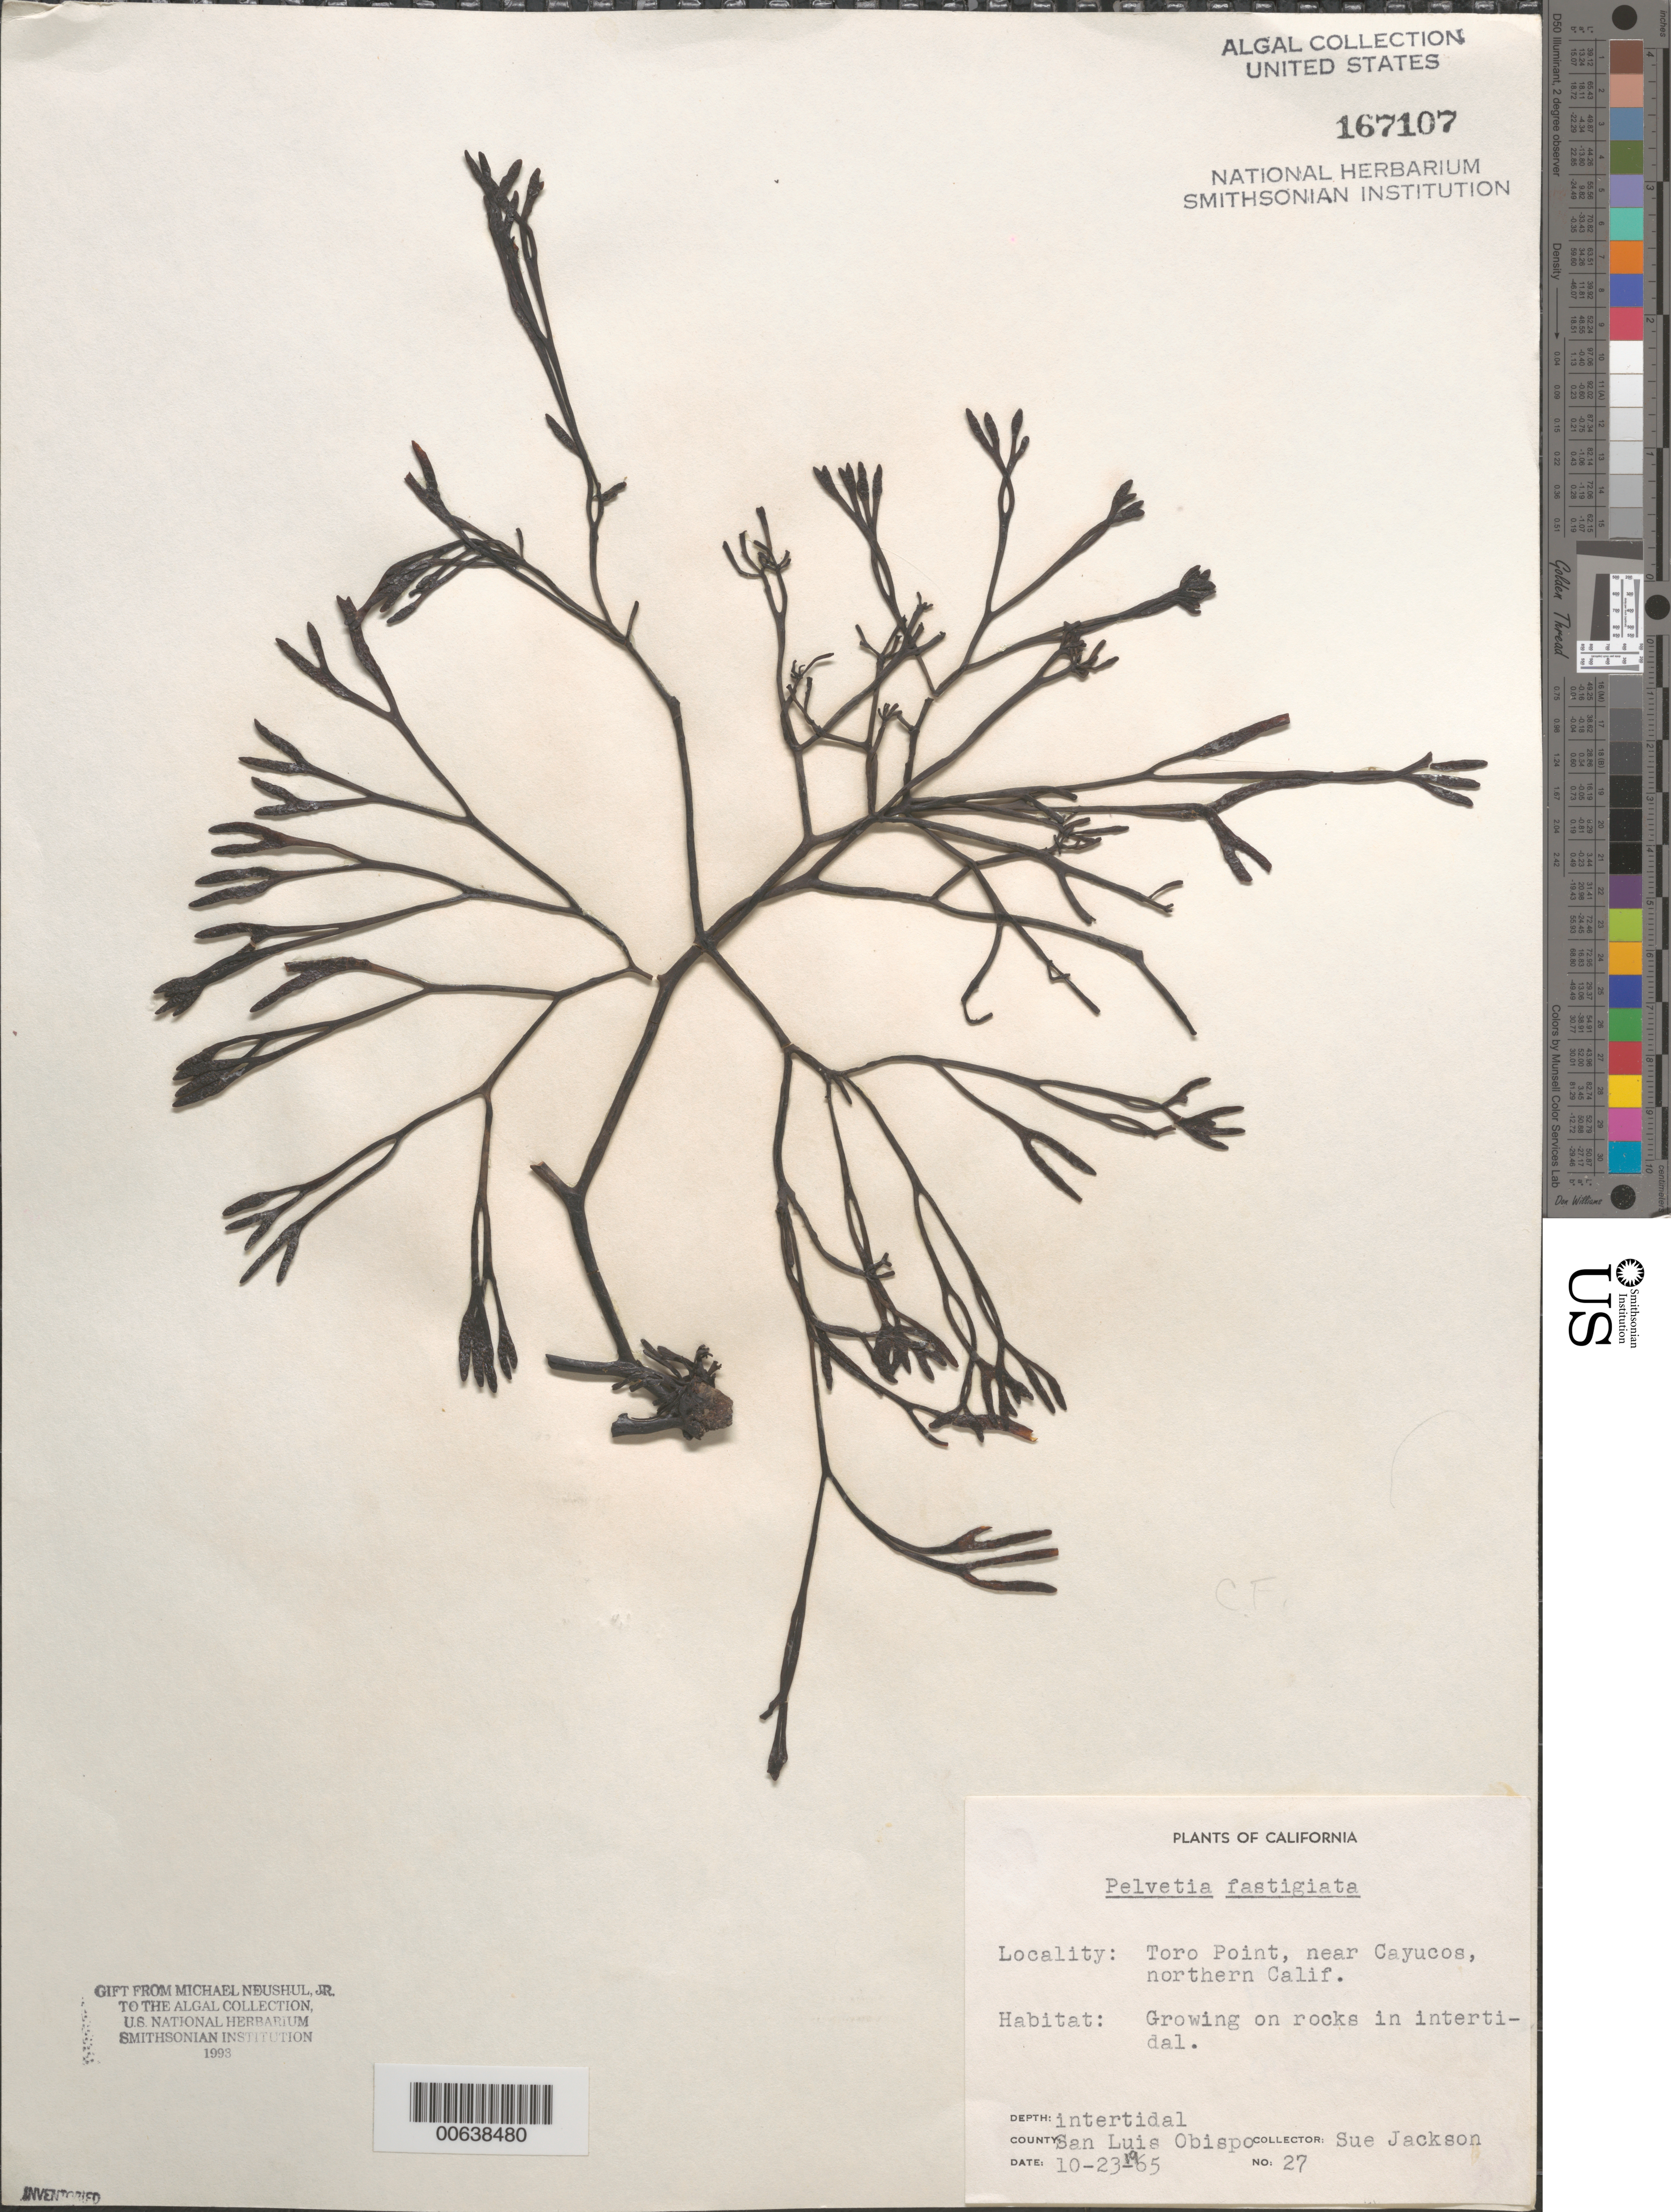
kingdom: Chromista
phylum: Ochrophyta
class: Phaeophyceae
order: Fucales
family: Fucaceae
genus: Silvetia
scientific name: Silvetia compressa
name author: (J. Agardh) E.A. Serrão et al.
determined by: Algae name updating Project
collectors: S. Jackson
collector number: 27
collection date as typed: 23 Oct 1965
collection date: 1965-10-23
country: United States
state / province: California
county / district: San Luis Obispo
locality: Toro Point, near Cayucos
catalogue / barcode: US 167107